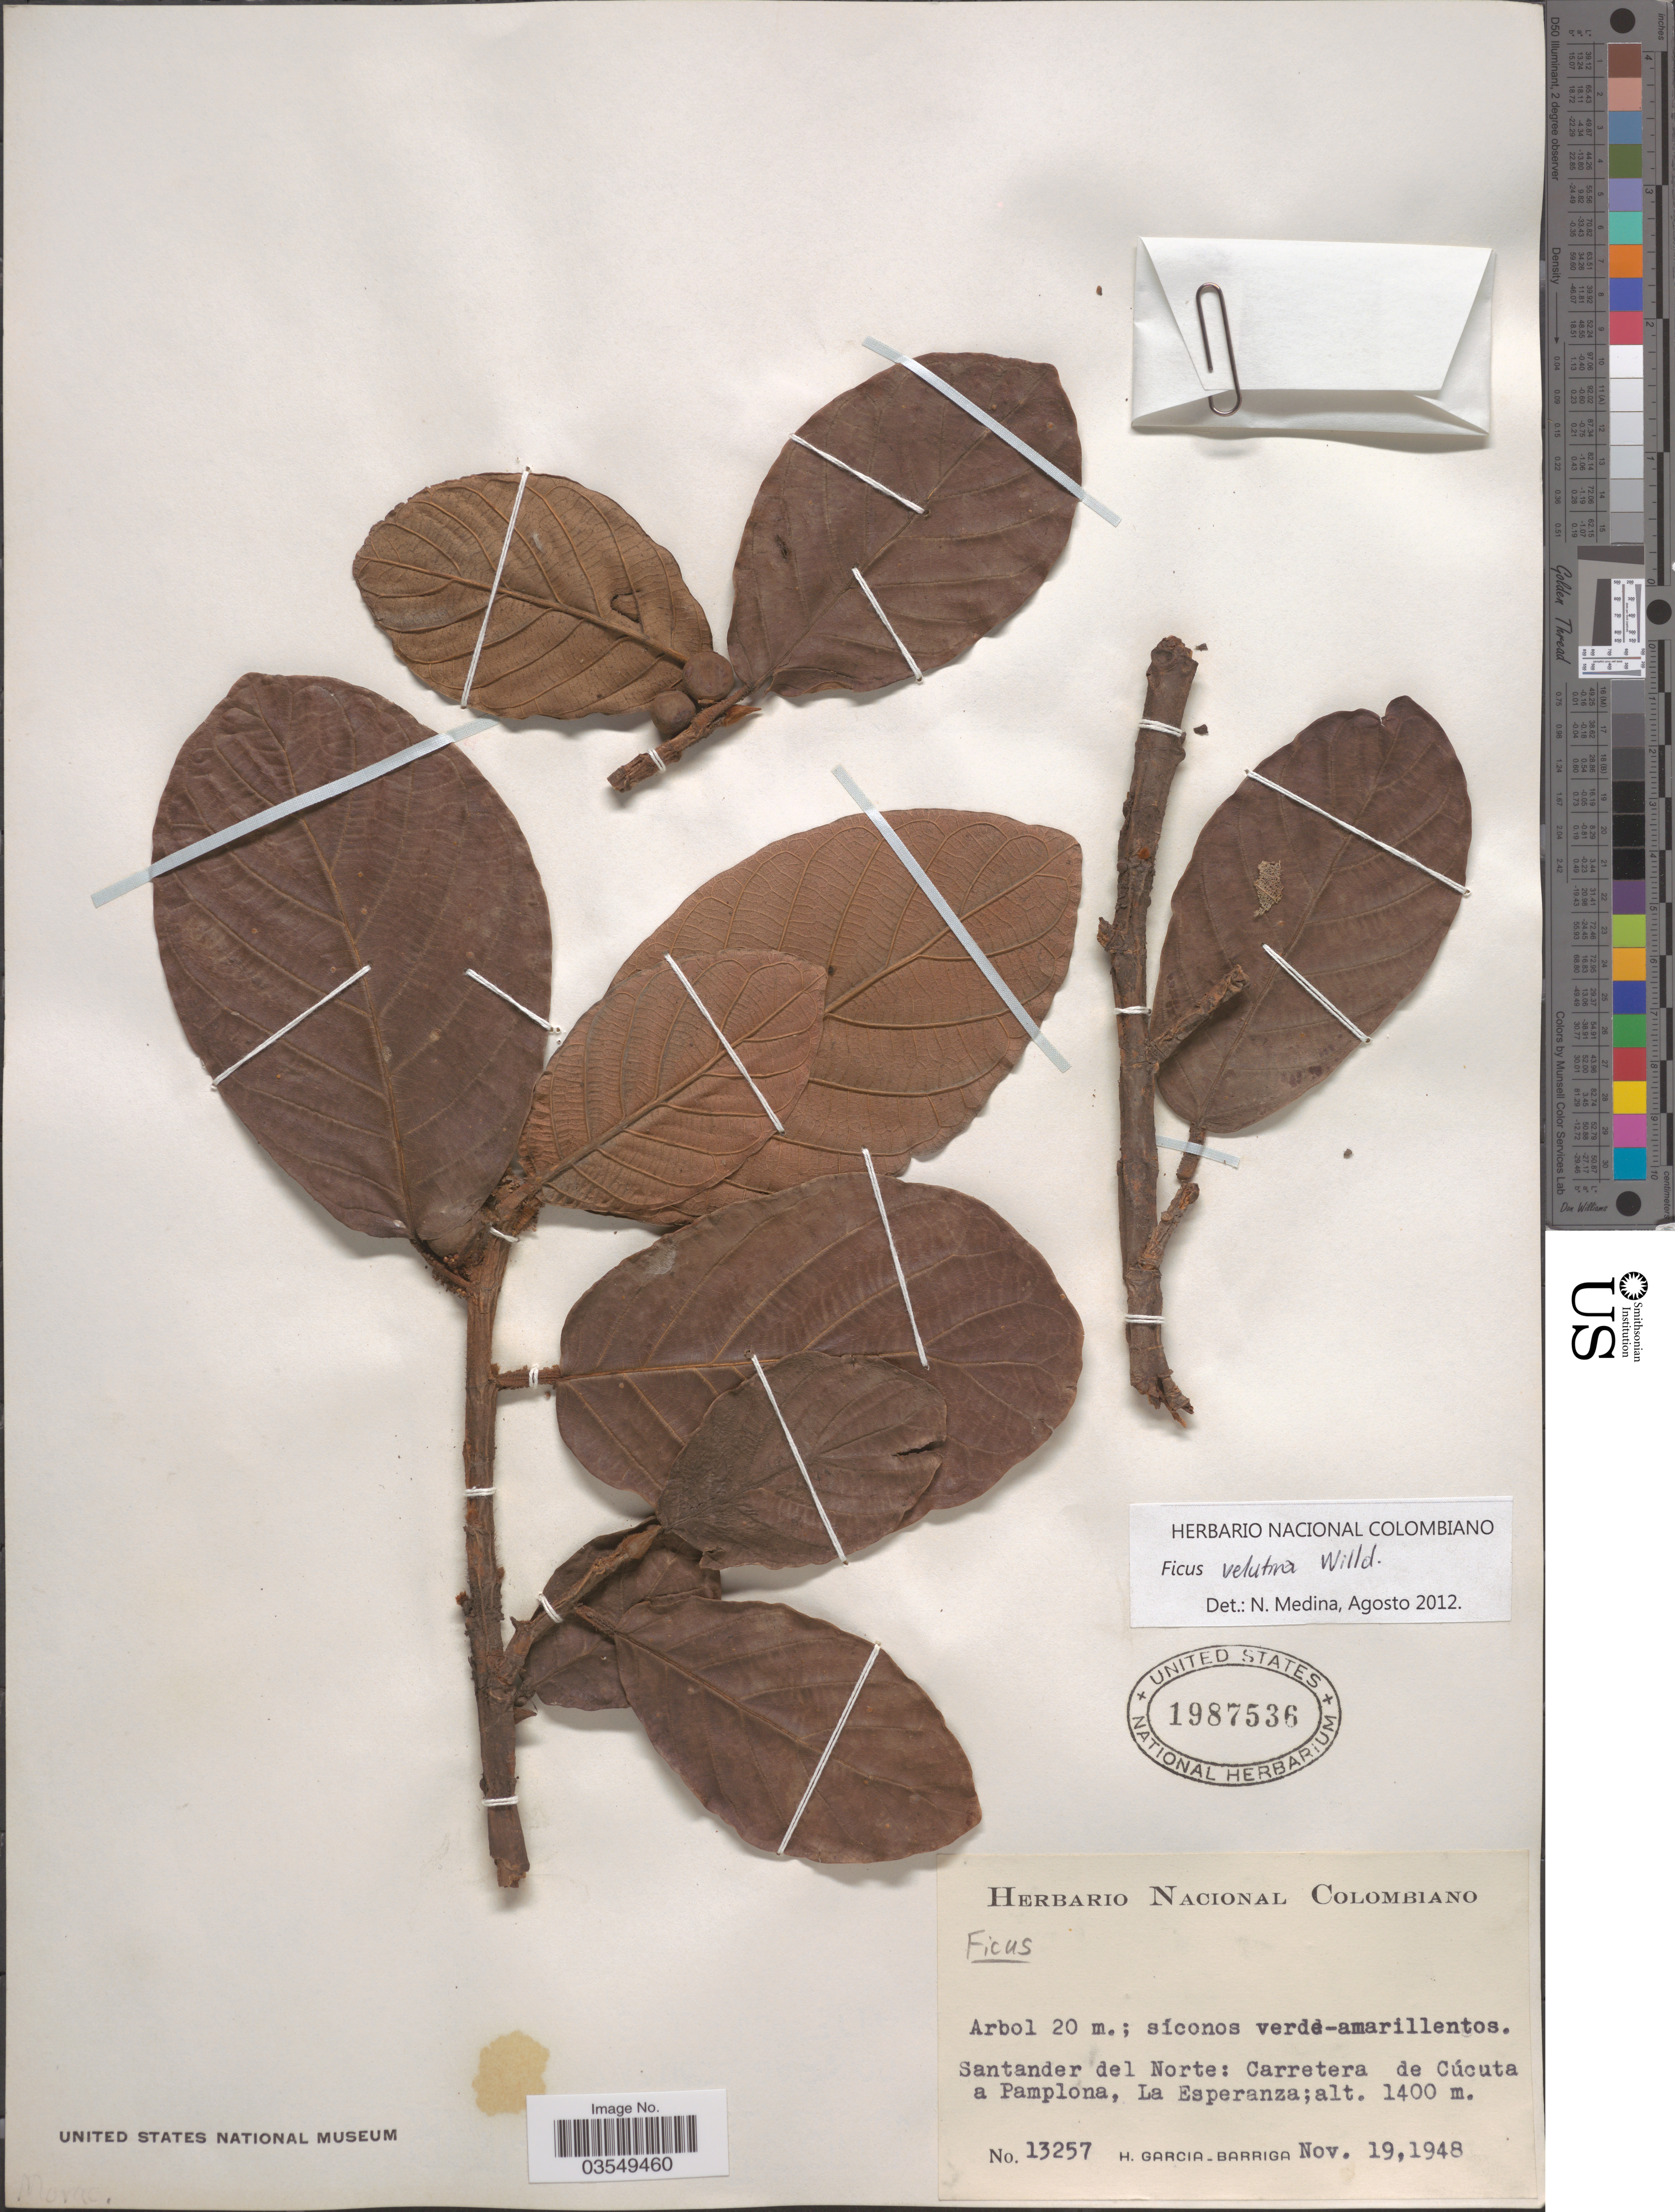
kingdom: Plantae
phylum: Tracheophyta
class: Magnoliopsida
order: Rosales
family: Moraceae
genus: Ficus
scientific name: Ficus velutina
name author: Humb. & Bonpl. ex Willd.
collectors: H. García Barriga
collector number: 13257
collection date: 1948-11-19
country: Colombia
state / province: Norte de Santander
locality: Santander del Norte: Carretera de Cúcuta a Pamplona, La Esperanza.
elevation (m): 1400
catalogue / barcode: US 1987536